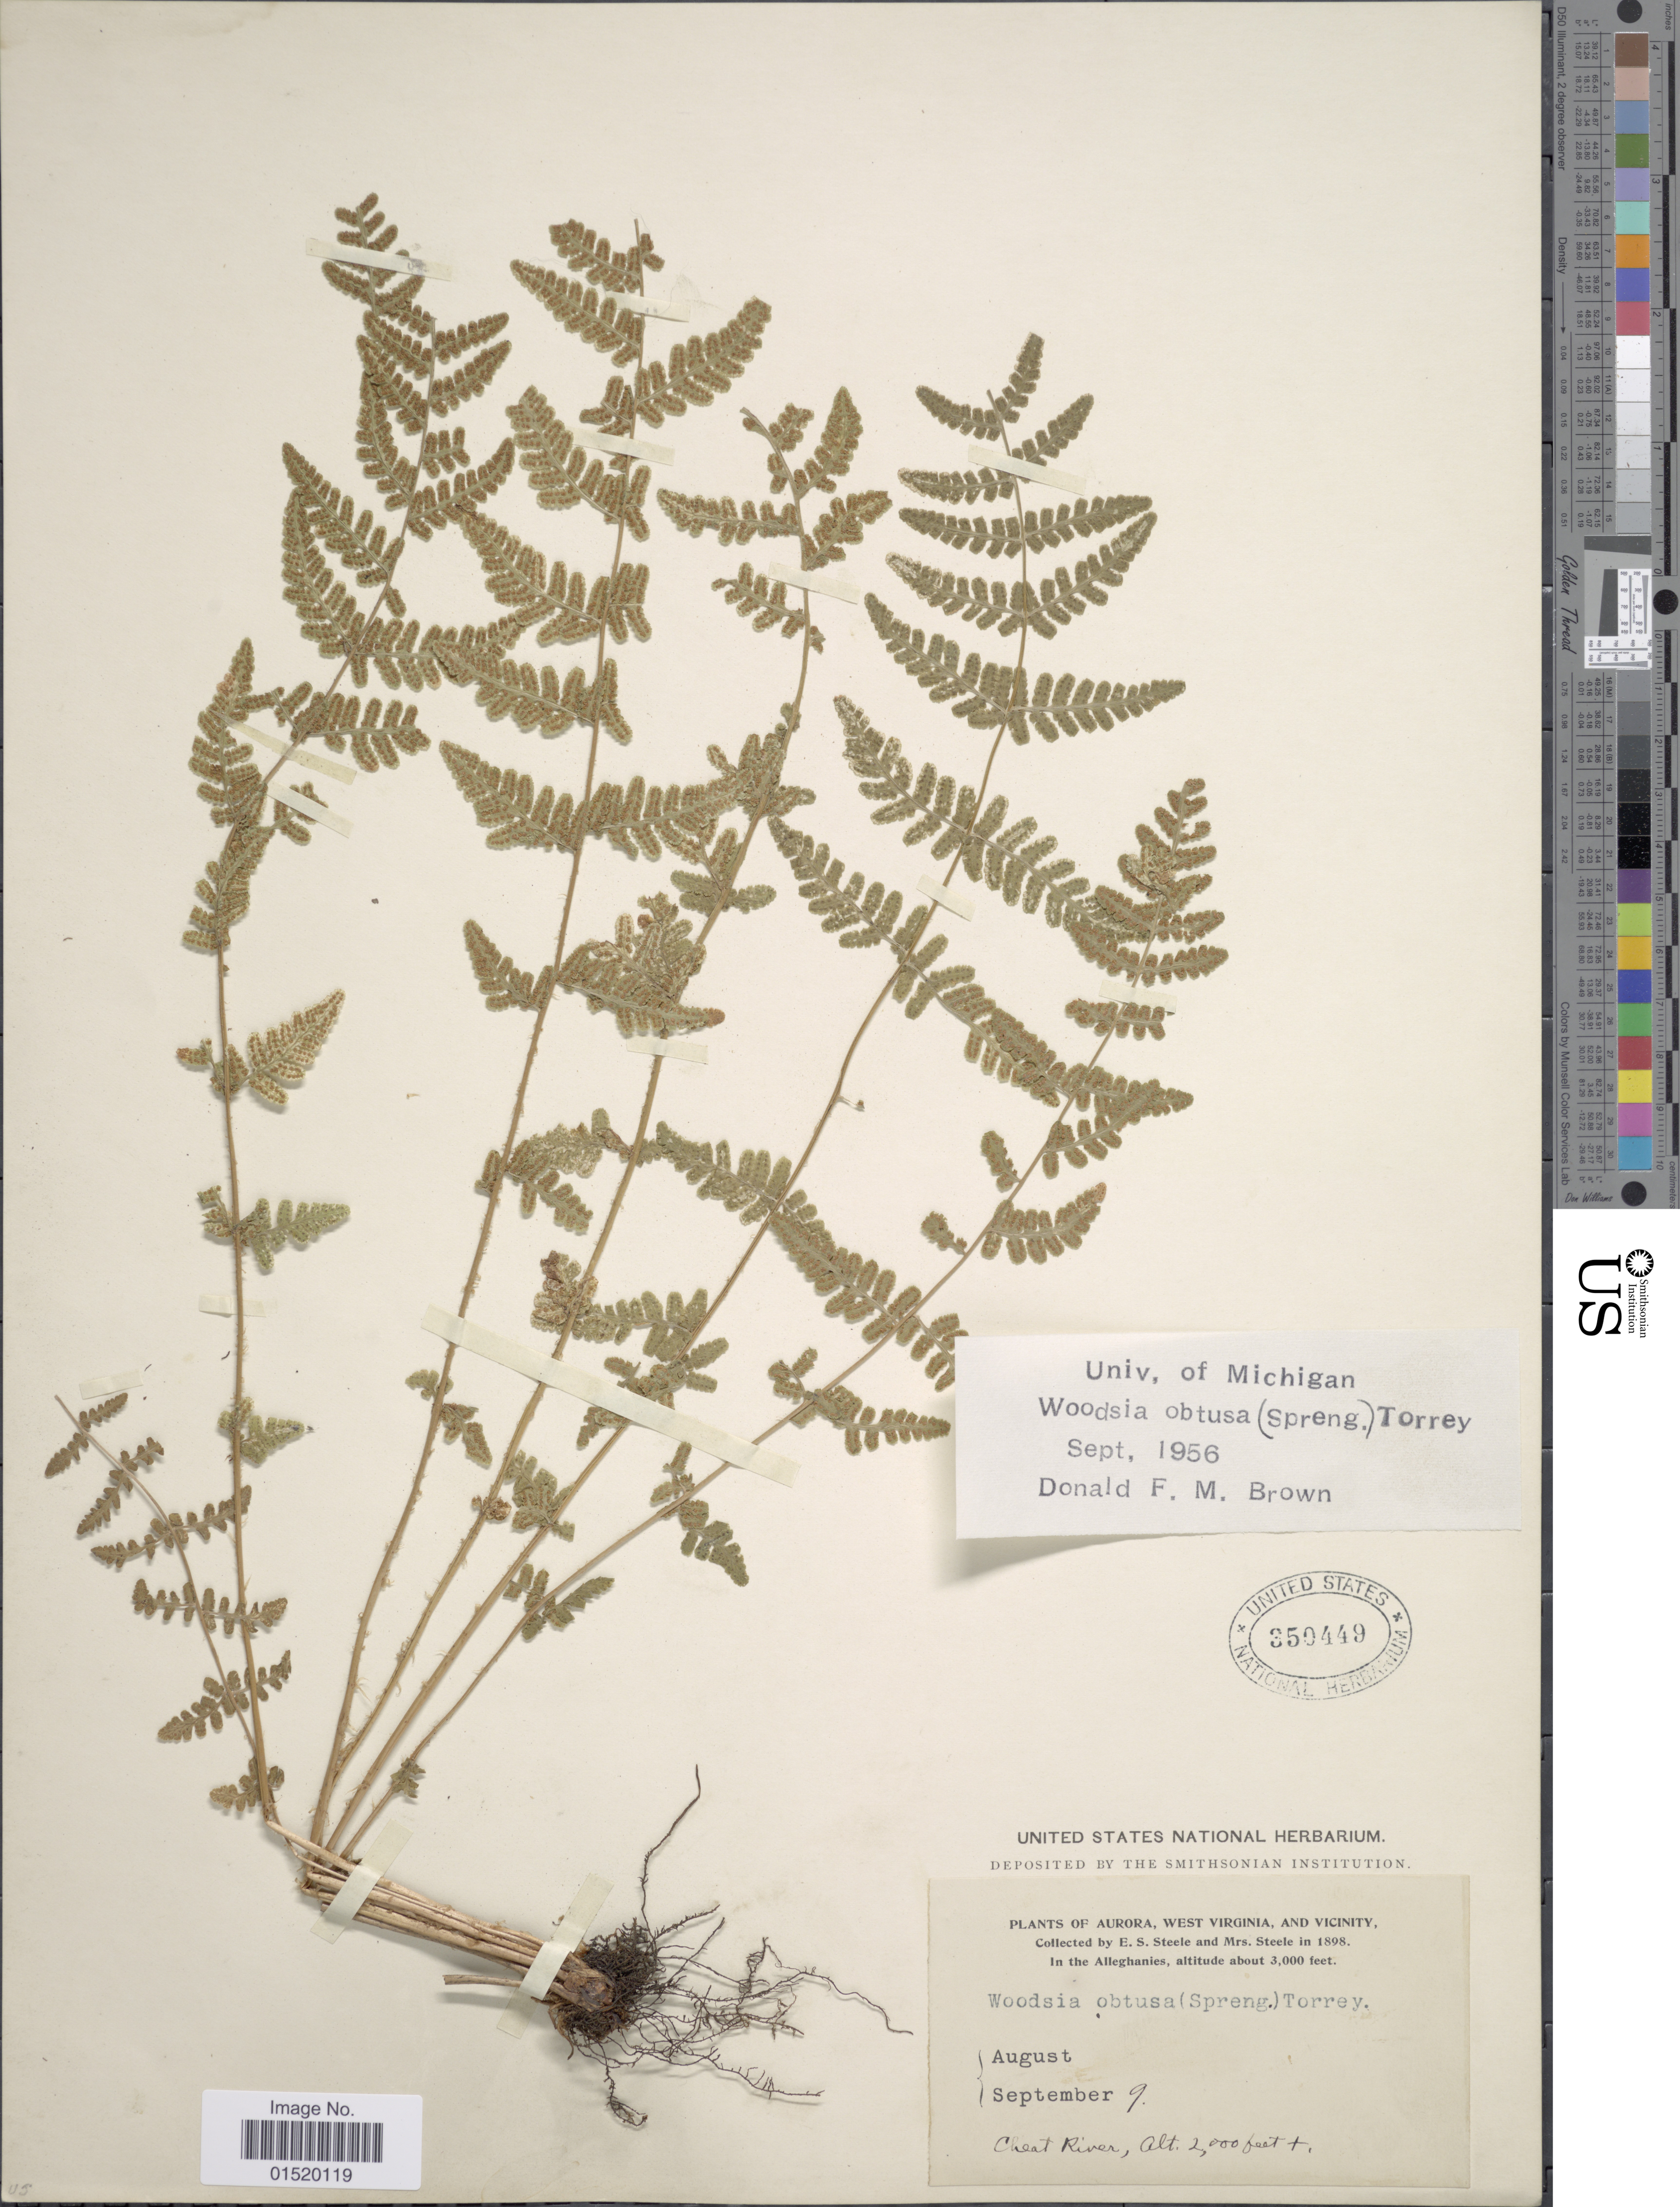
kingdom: Plantae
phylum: Tracheophyta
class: Polypodiopsida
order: Polypodiales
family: Woodsiaceae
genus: Woodsia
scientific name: Woodsia obtusa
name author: (Spreng.) Torr.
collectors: E. Steele & Mrs. E. S. Steele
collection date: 1898-08/1898-09-09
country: United States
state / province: West Virginia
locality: Aurora and vicinity, In the Alleghanies, Cheat uver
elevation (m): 610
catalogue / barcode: US 350449